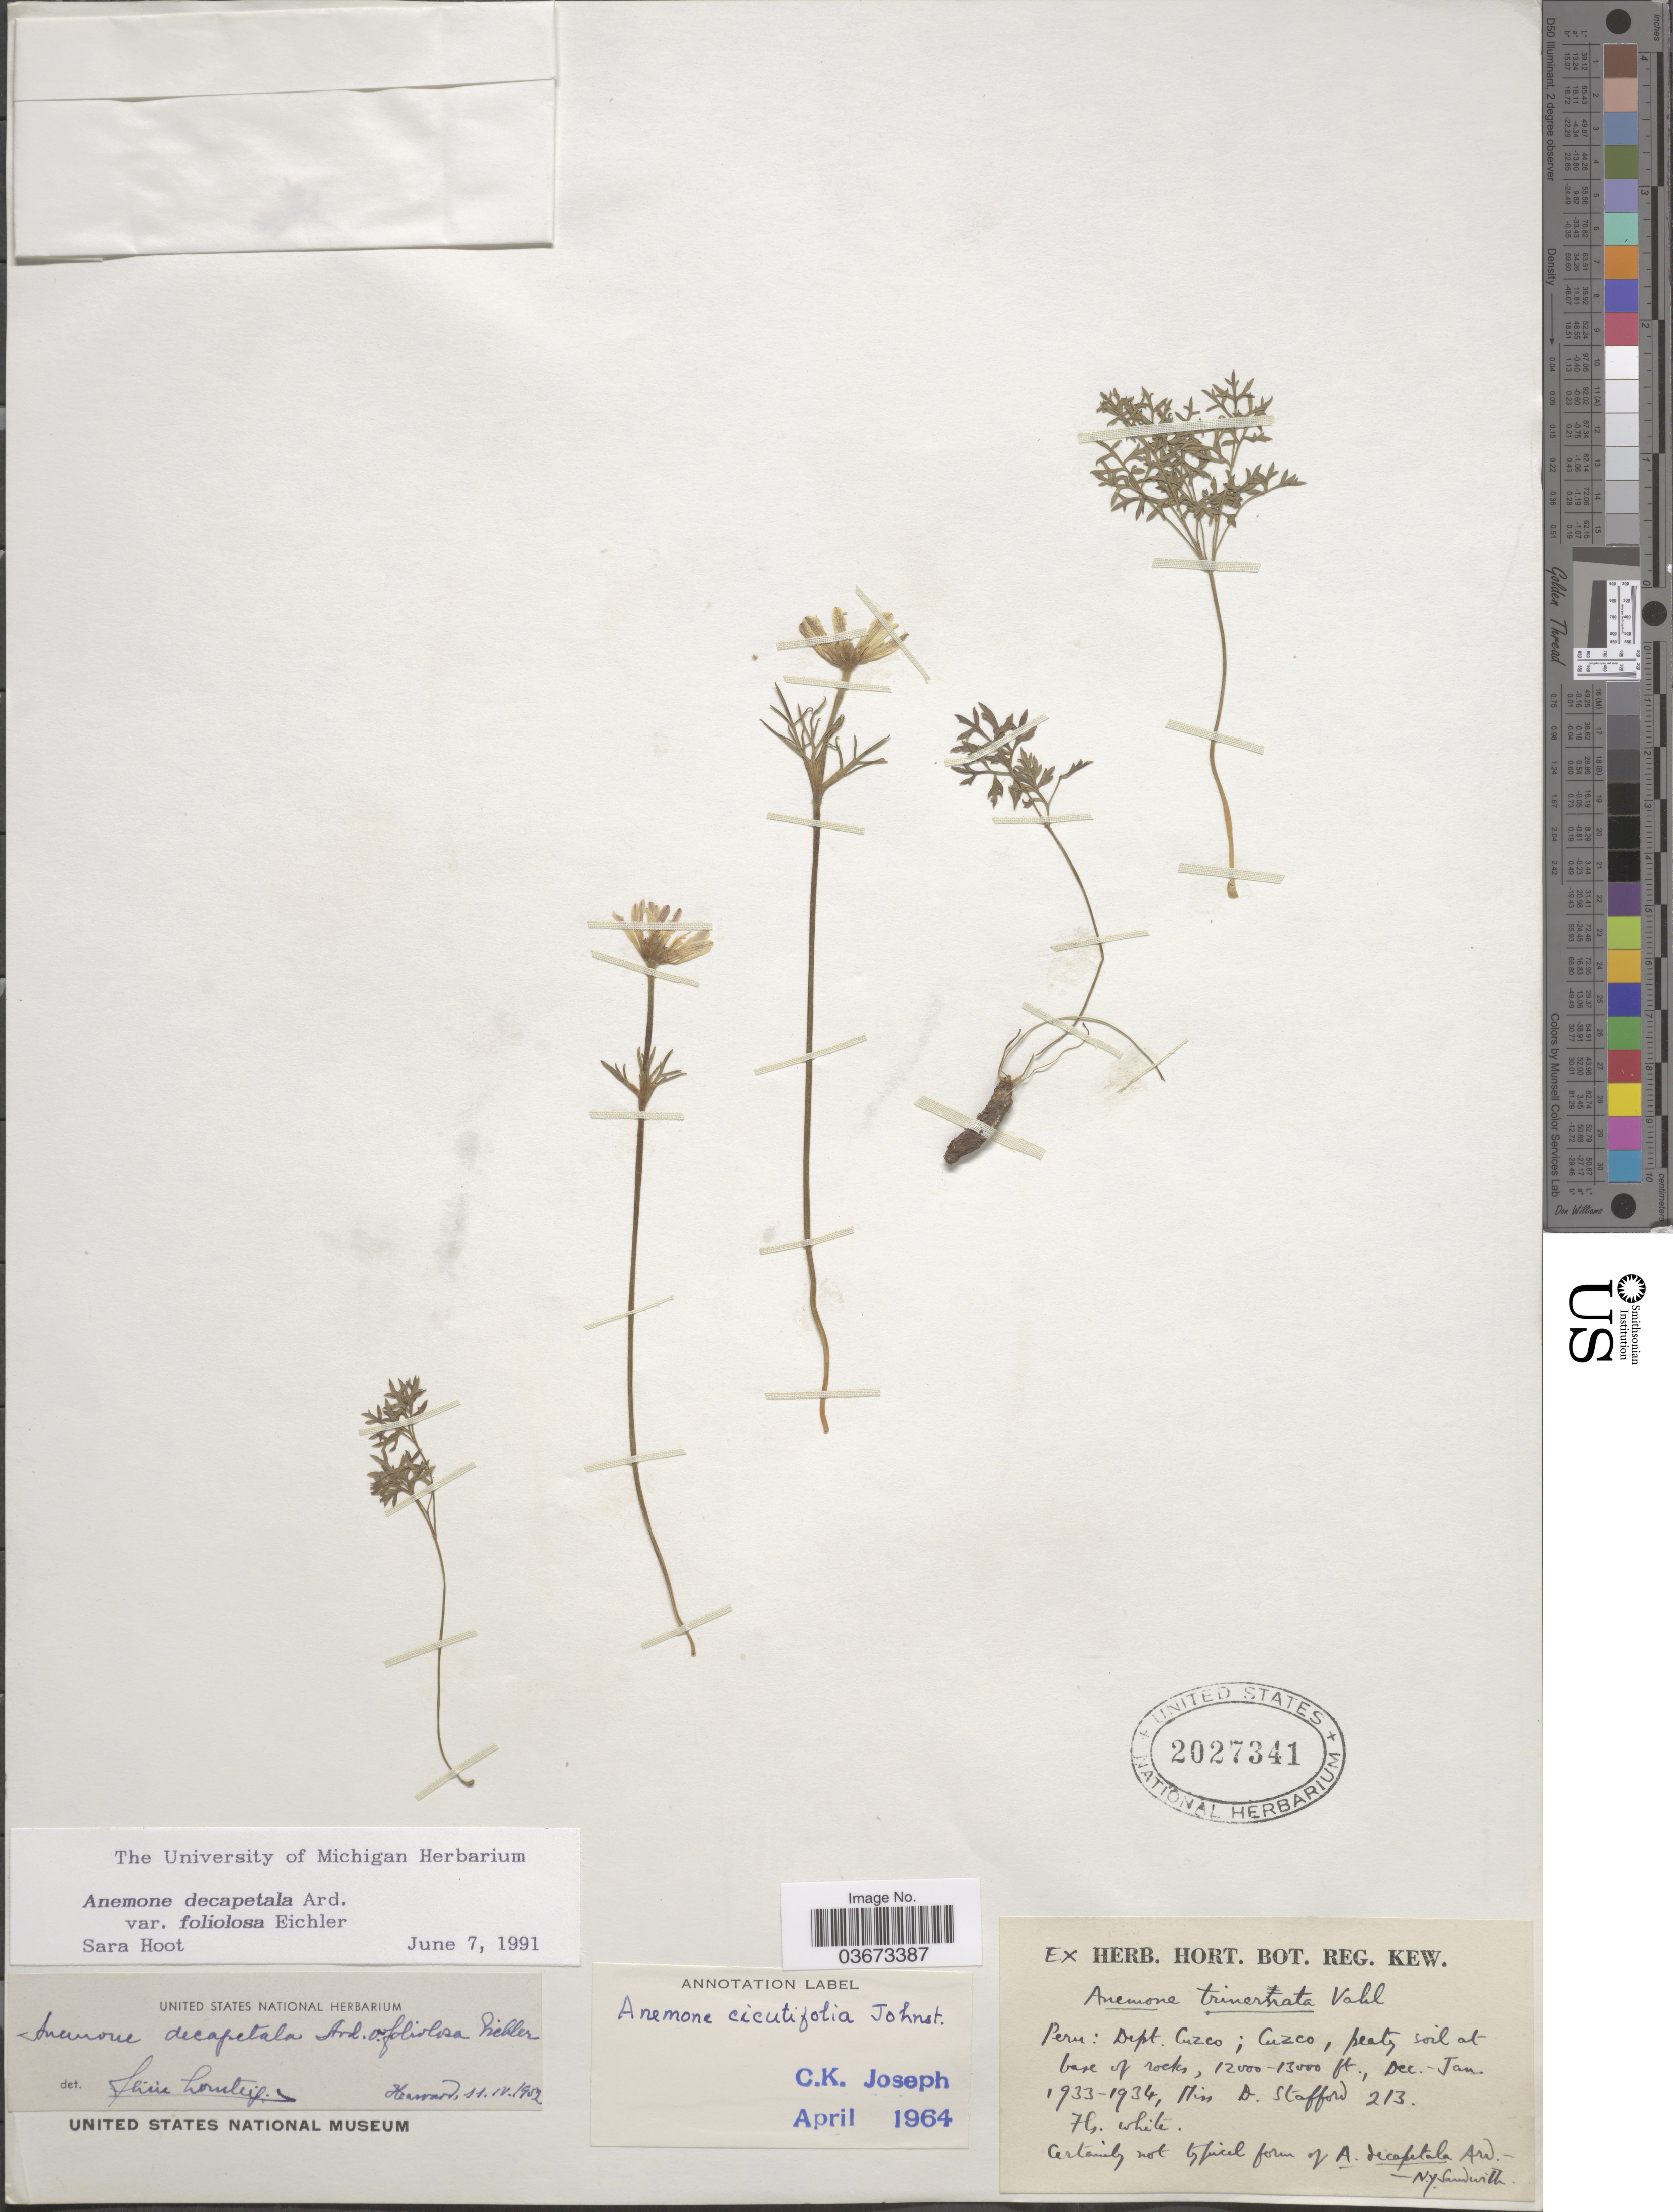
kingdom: Plantae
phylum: Tracheophyta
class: Magnoliopsida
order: Ranunculales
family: Ranunculaceae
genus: Anemone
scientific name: Anemone cicutifolia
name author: I.M. Johnst.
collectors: D. Stafford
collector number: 213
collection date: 1933-12/1934-01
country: Peru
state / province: Cusco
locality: Dept. Cuzco. Base of rocks.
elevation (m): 3658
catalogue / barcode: US 2027341